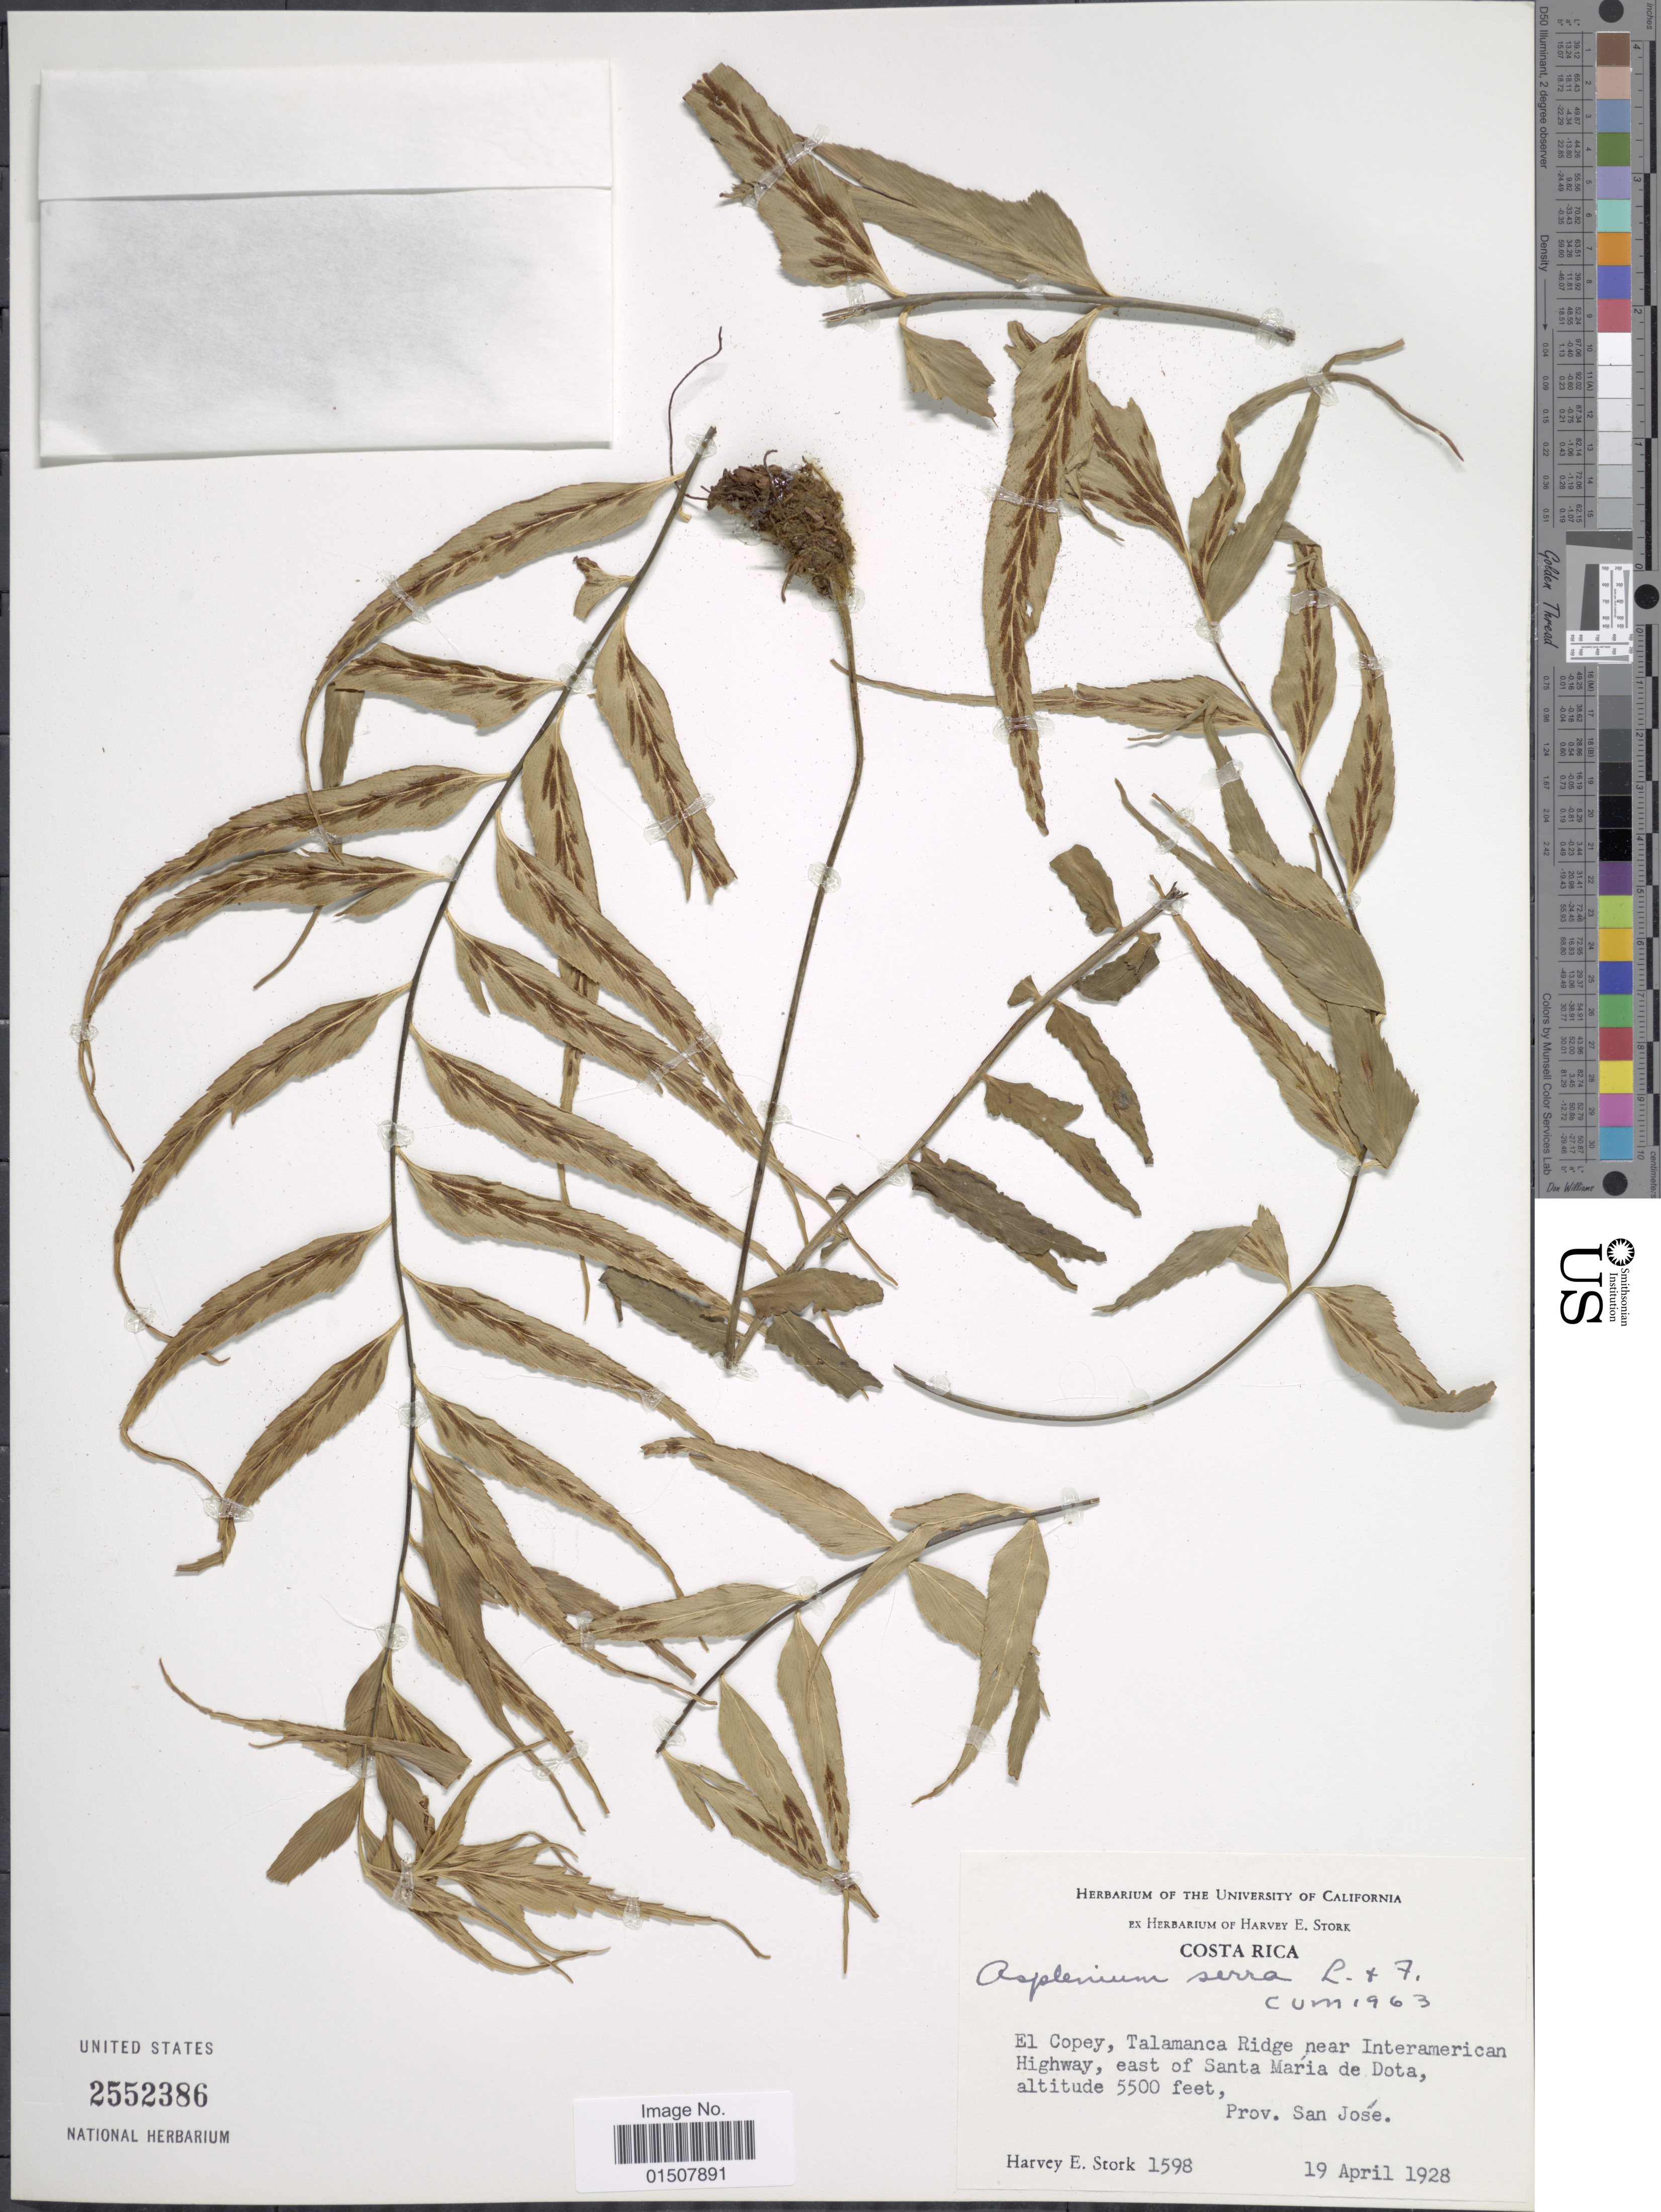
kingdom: Plantae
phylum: Tracheophyta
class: Polypodiopsida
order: Polypodiales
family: Aspleniaceae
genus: Asplenium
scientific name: Asplenium serra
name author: Langsd. & Fisch.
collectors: H. E. Stork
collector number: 1598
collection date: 1928-04-19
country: Costa Rica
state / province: San José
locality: El Copey, Talamanca Ridge near Interamerican Highway, east of Santa Maria de Dota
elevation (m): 1676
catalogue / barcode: US 2552386